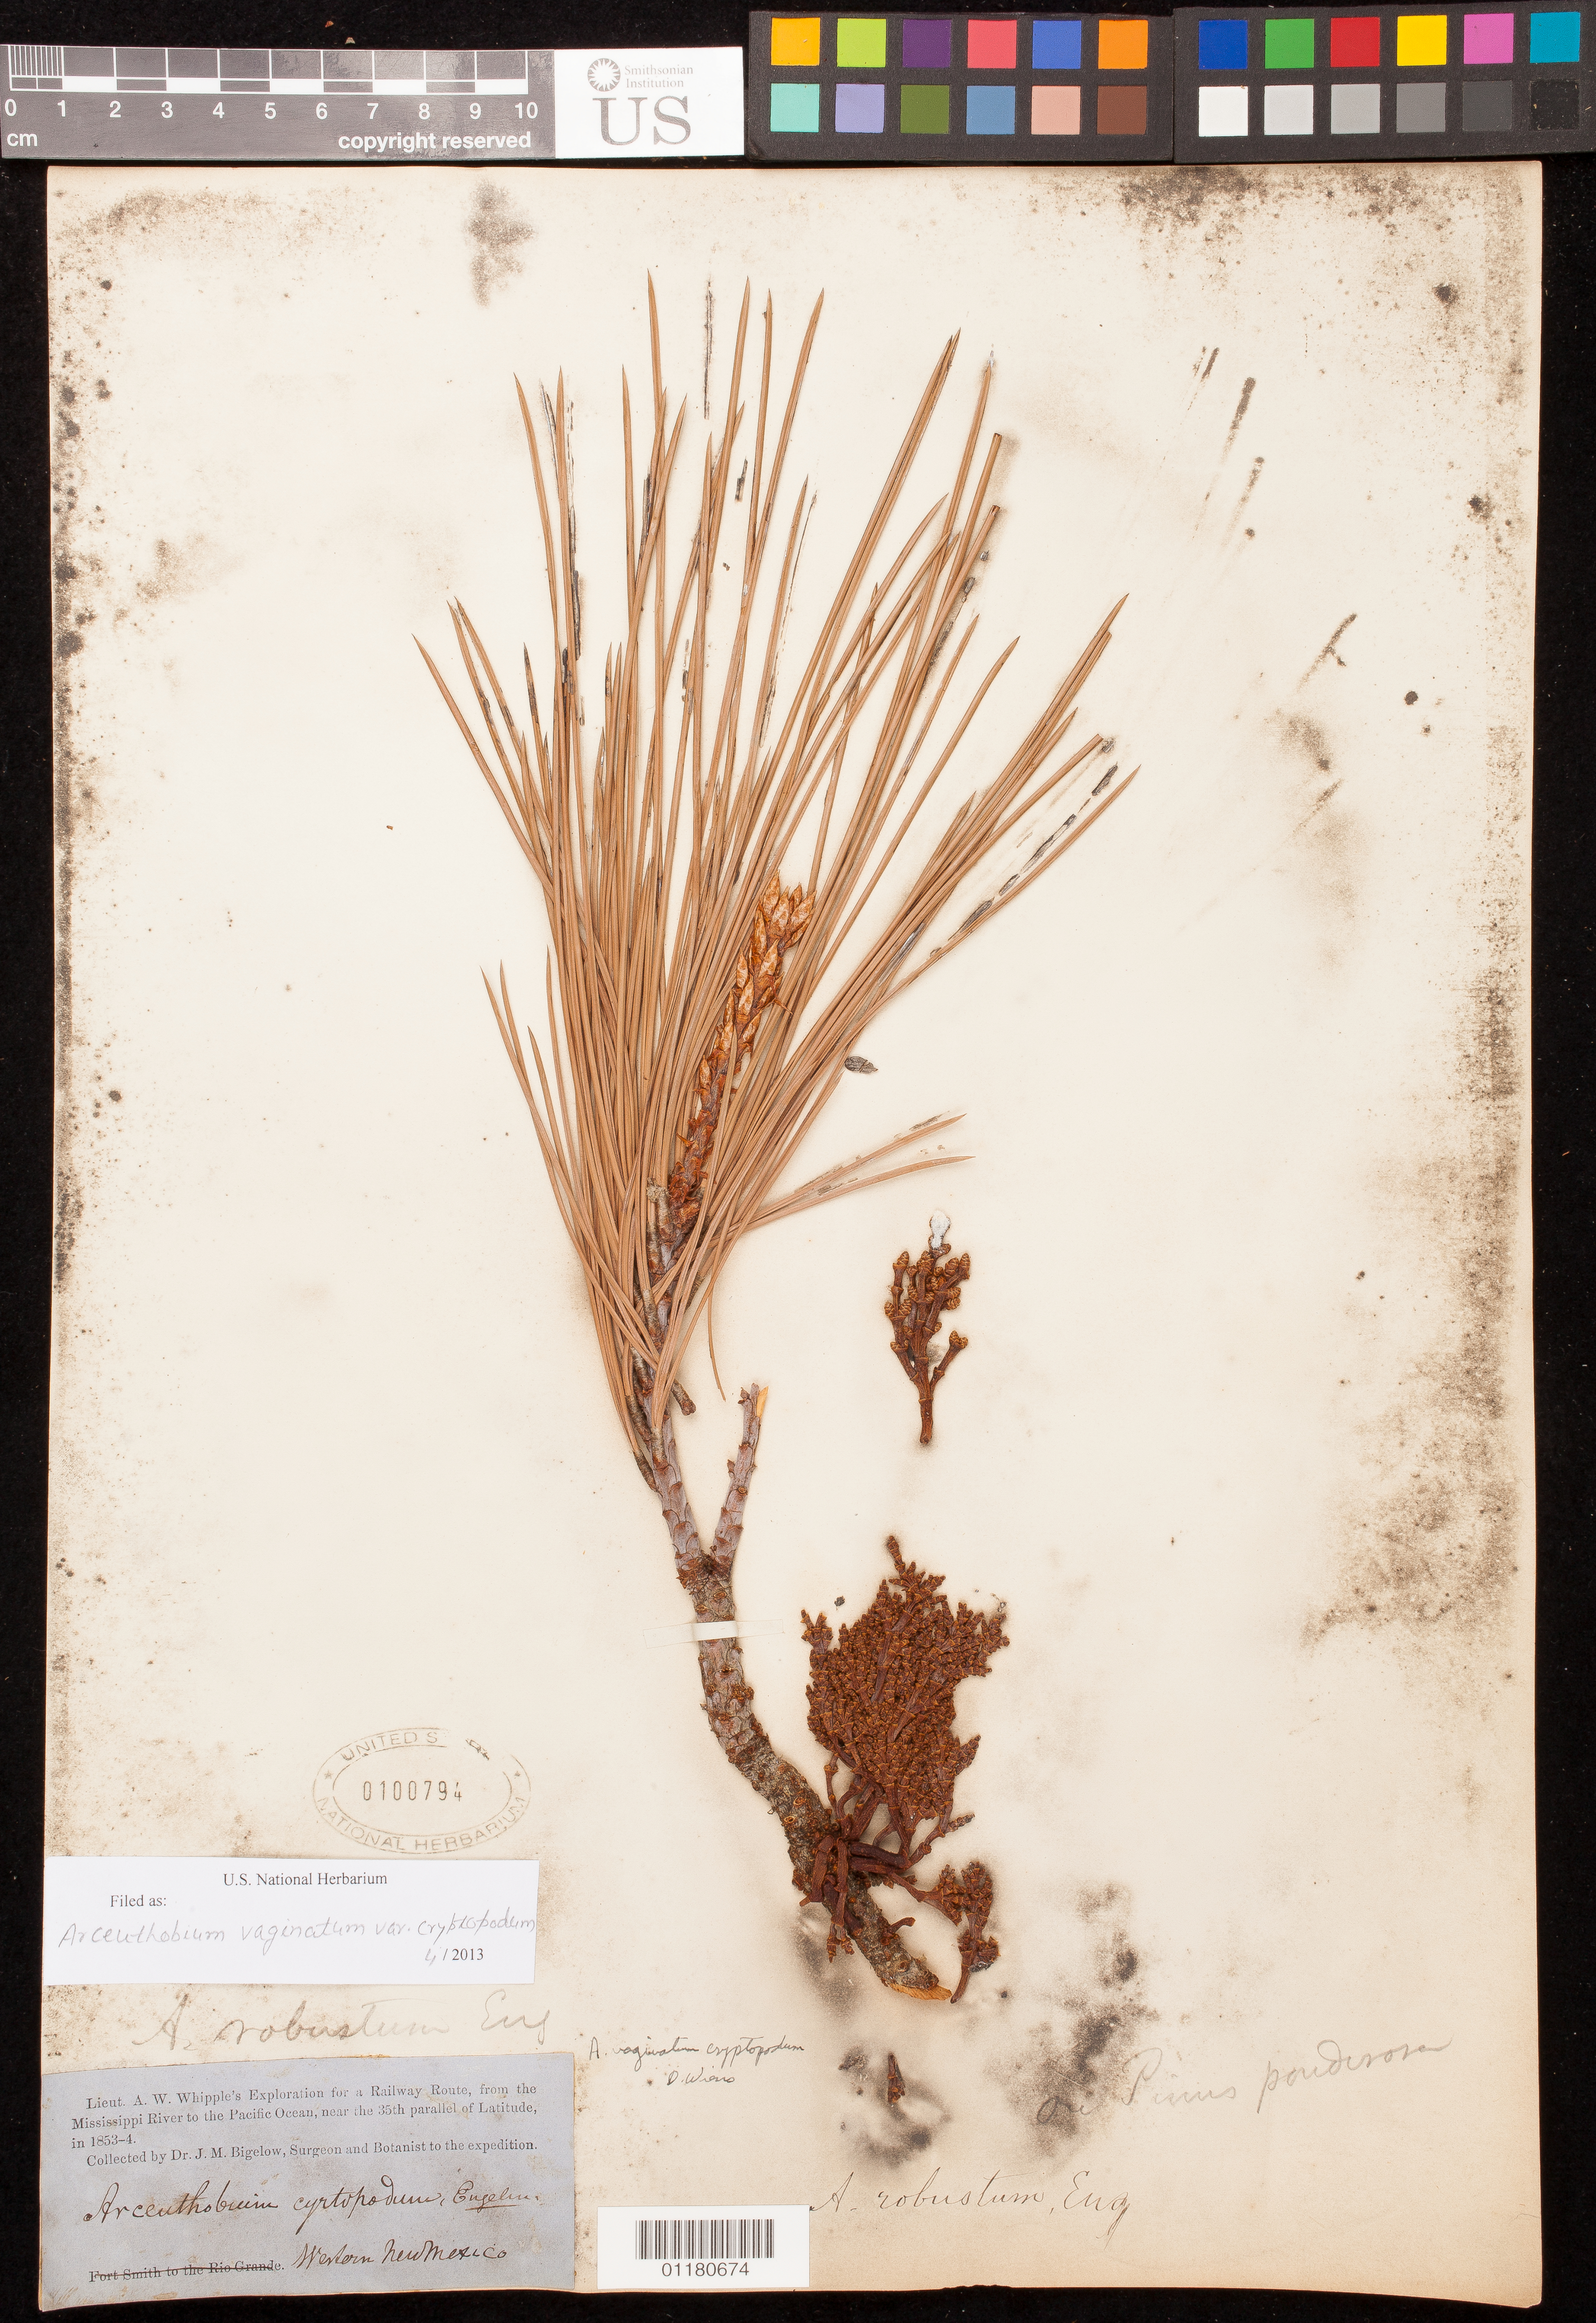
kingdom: Plantae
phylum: Tracheophyta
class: Magnoliopsida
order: Santalales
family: Viscaceae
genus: Arceuthobium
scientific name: Arceuthobium vaginatum var. cryptopodum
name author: (Engelm.) Cronq.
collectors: J. M. Bigelow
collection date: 1853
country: United States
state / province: New Mexico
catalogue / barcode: US 100794